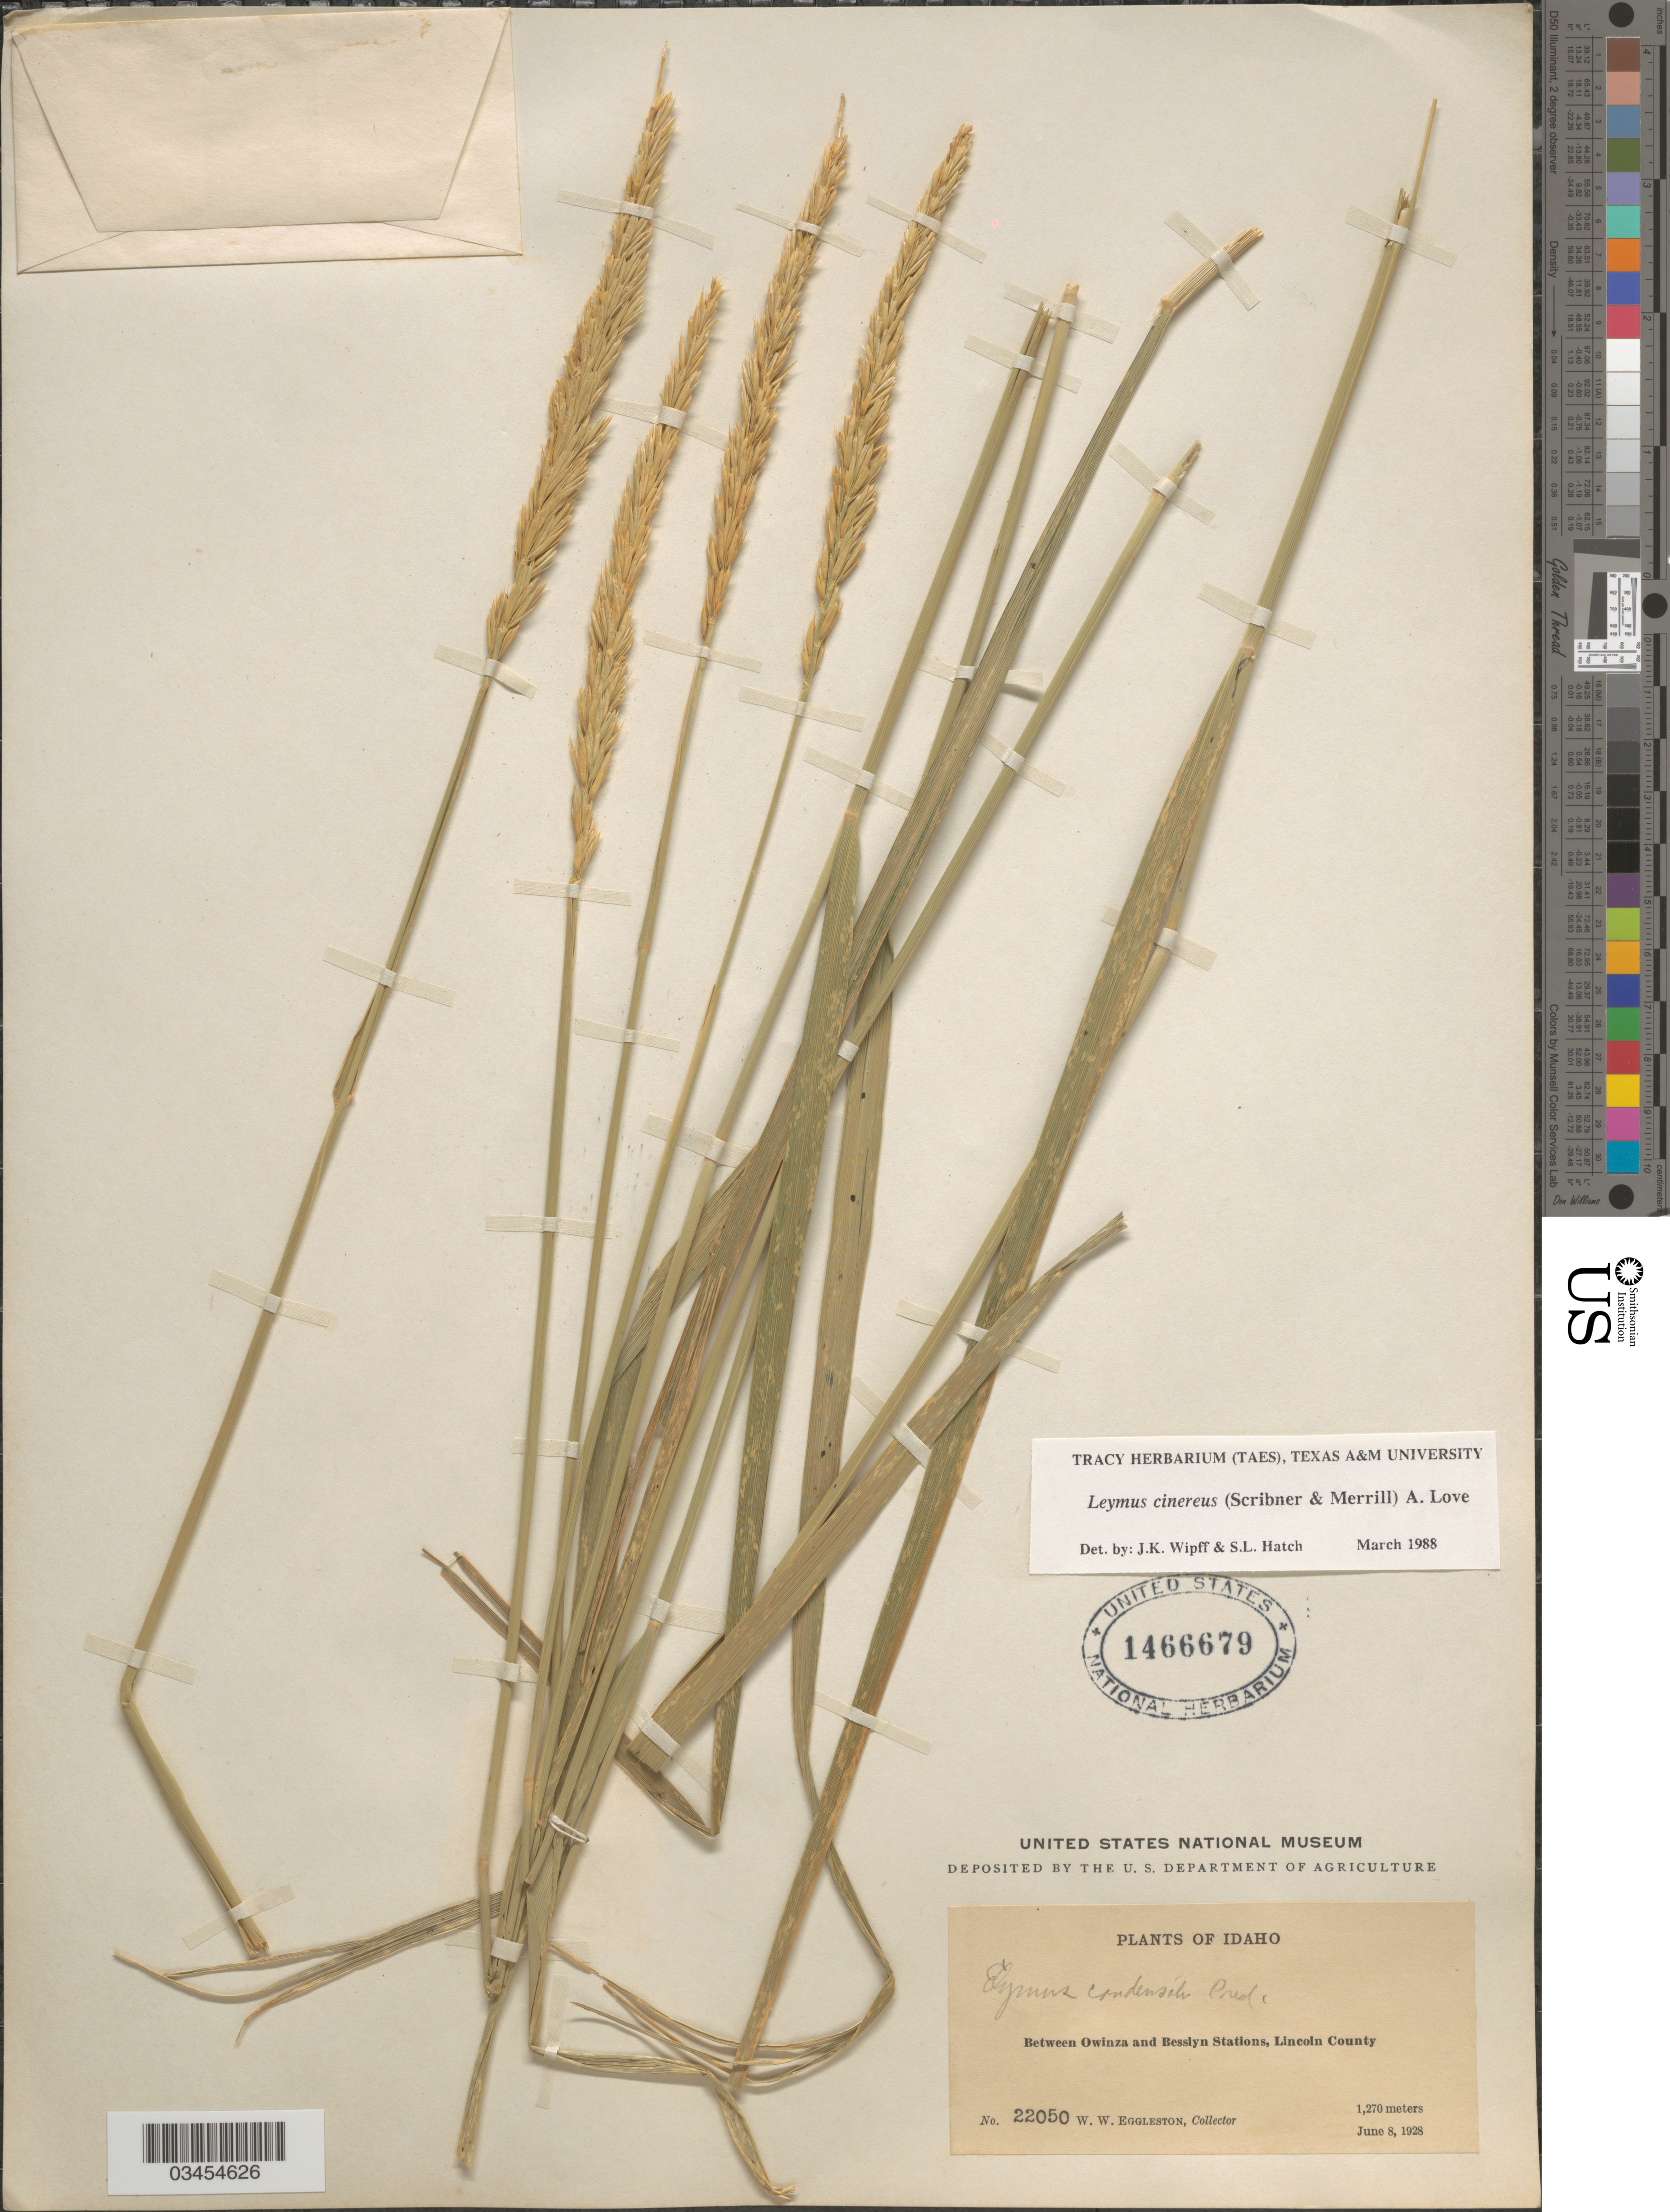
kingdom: Plantae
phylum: Tracheophyta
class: Liliopsida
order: Poales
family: Poaceae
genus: Leymus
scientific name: Leymus cinereus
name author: (Scribn. & Merr.) Á. Löve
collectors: W. W. Eggleston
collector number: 22050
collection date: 1928-06-08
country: United States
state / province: Idaho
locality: Between Owinza and Besslyn Stations, Lincoln County.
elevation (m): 1270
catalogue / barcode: US 1466679